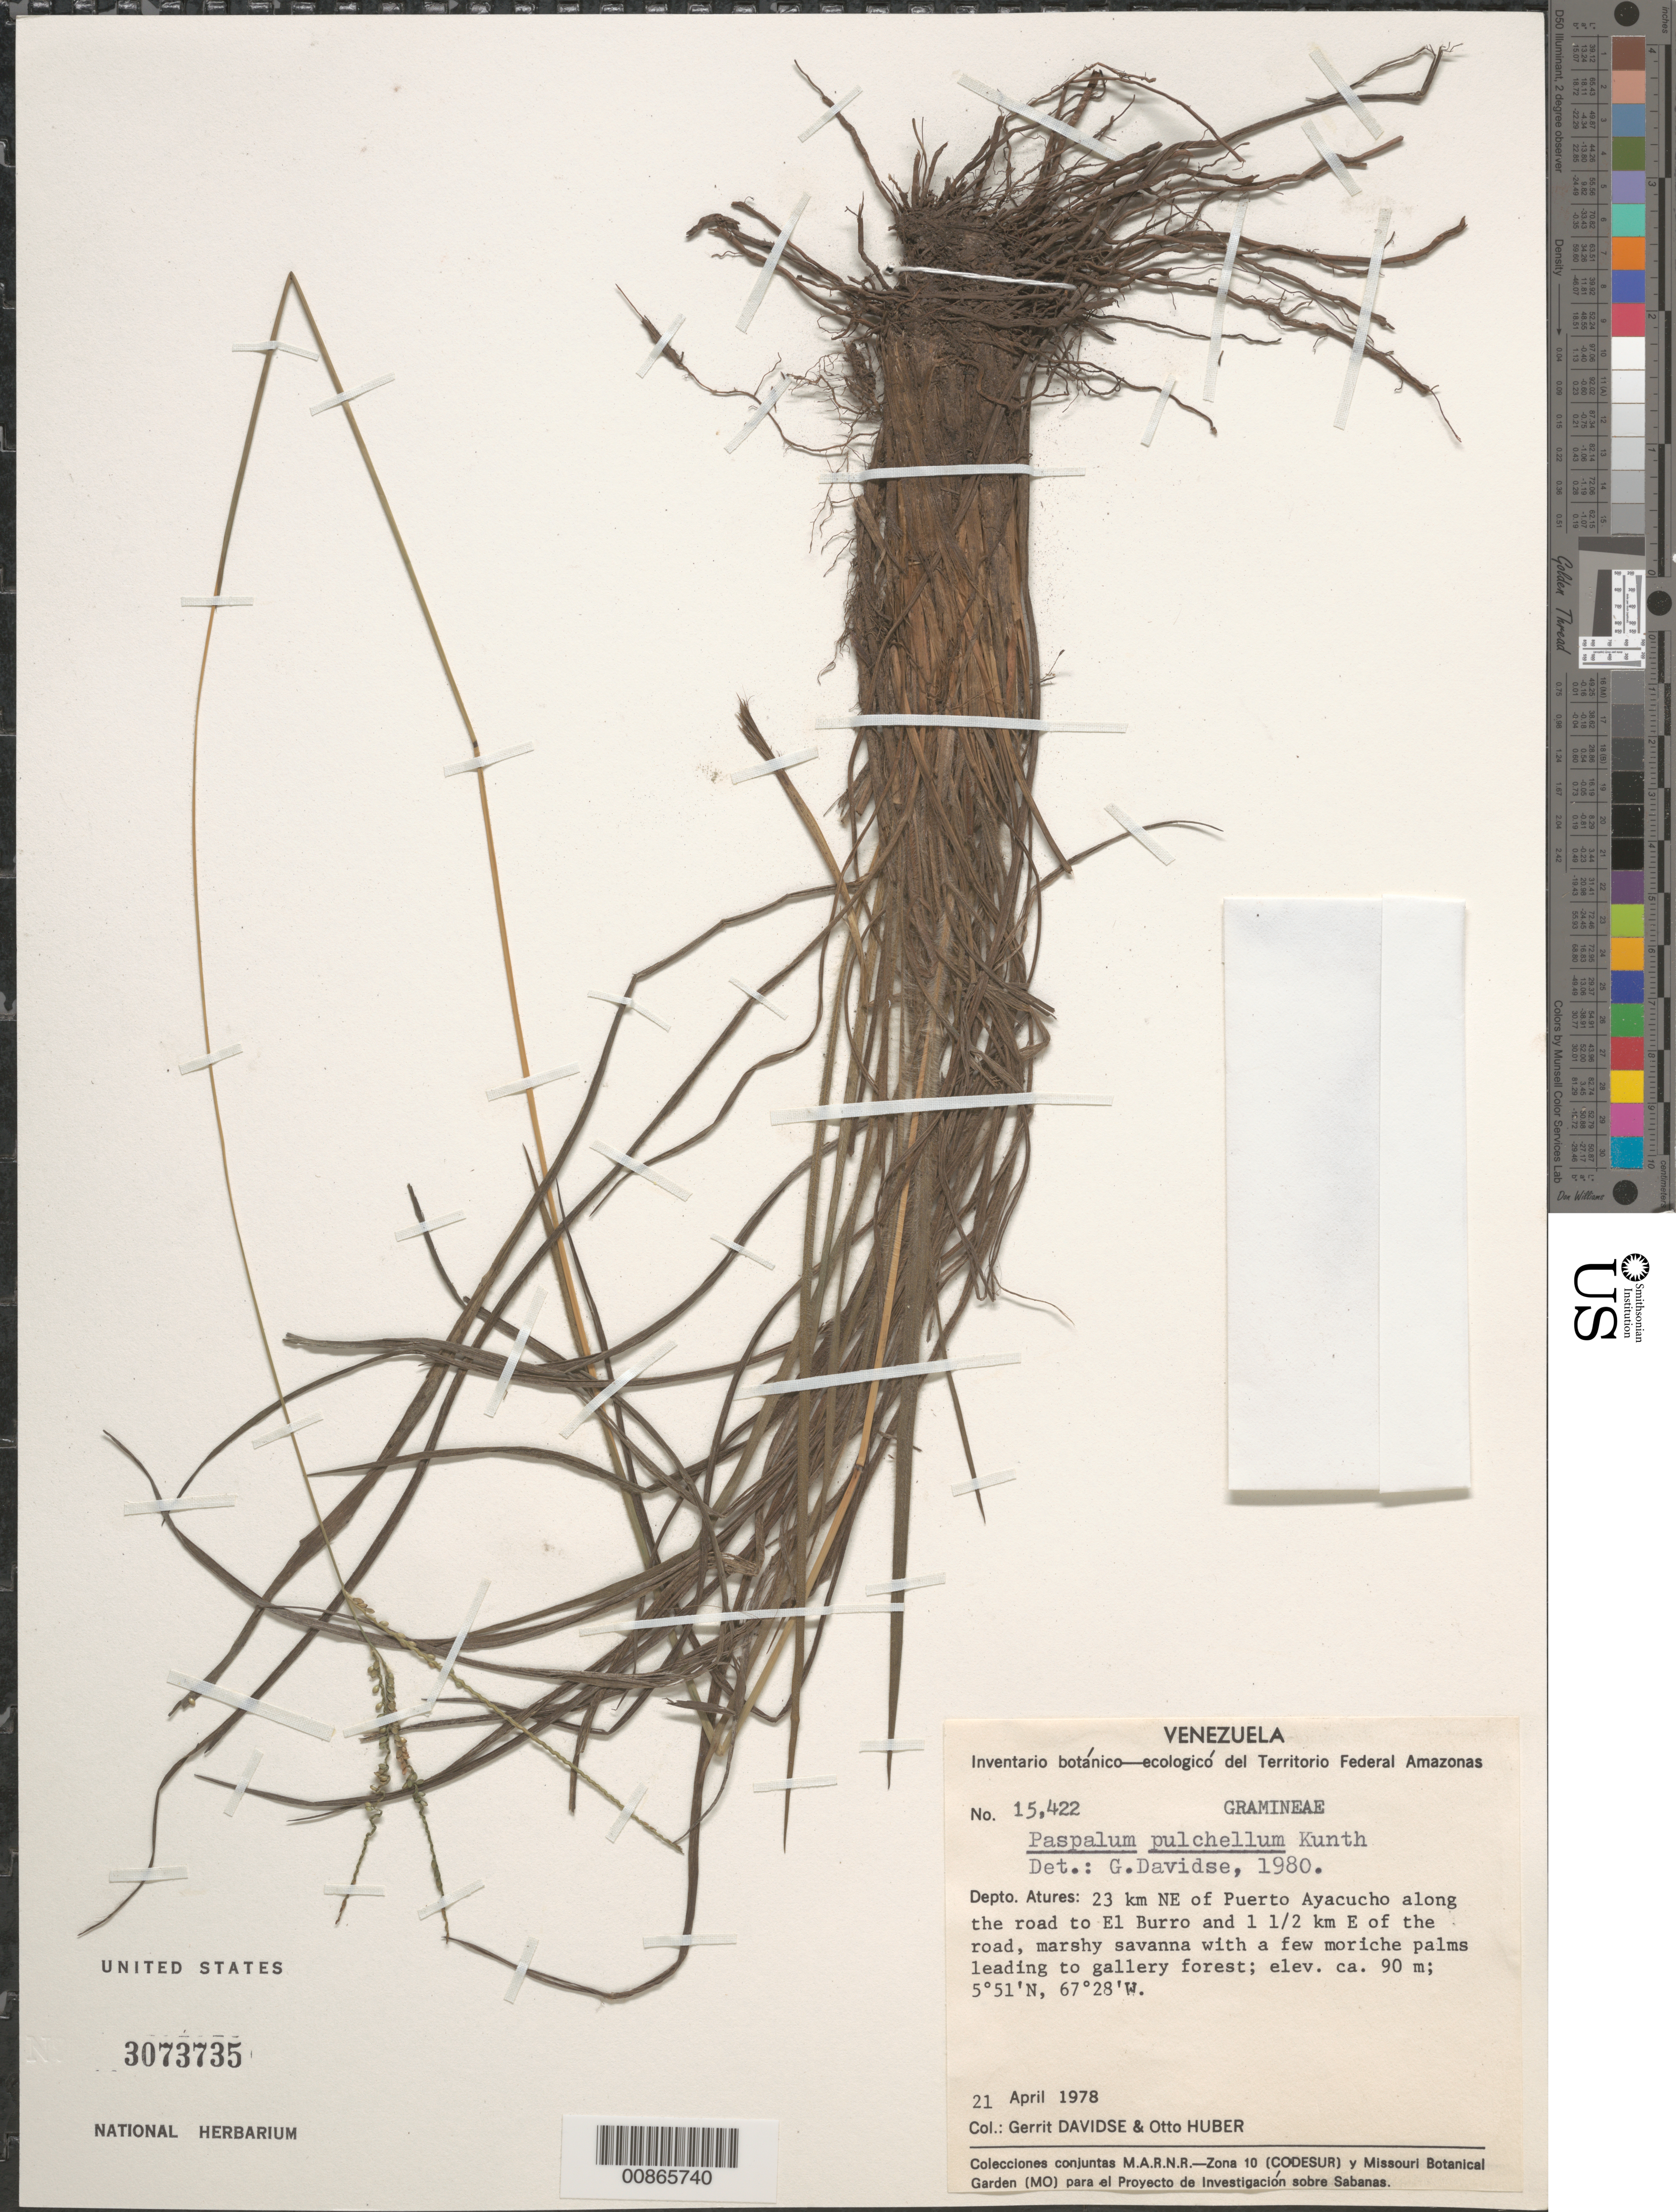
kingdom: Plantae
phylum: Tracheophyta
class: Liliopsida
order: Poales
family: Poaceae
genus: Paspalum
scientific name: Paspalum pulchellum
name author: Kunth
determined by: Davidse, Gerrit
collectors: G. Davidse & O. Huber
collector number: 15422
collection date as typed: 21-Apr-78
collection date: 1978-04-21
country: Venezuela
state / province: Amazonas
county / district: Atures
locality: Puerto Ayacucho, 23 km NE of along the road to El Burro, and 1.5 km E of the road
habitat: Marshy savanna with a few moriche palms leading to gallery forest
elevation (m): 90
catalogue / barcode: US 3073735